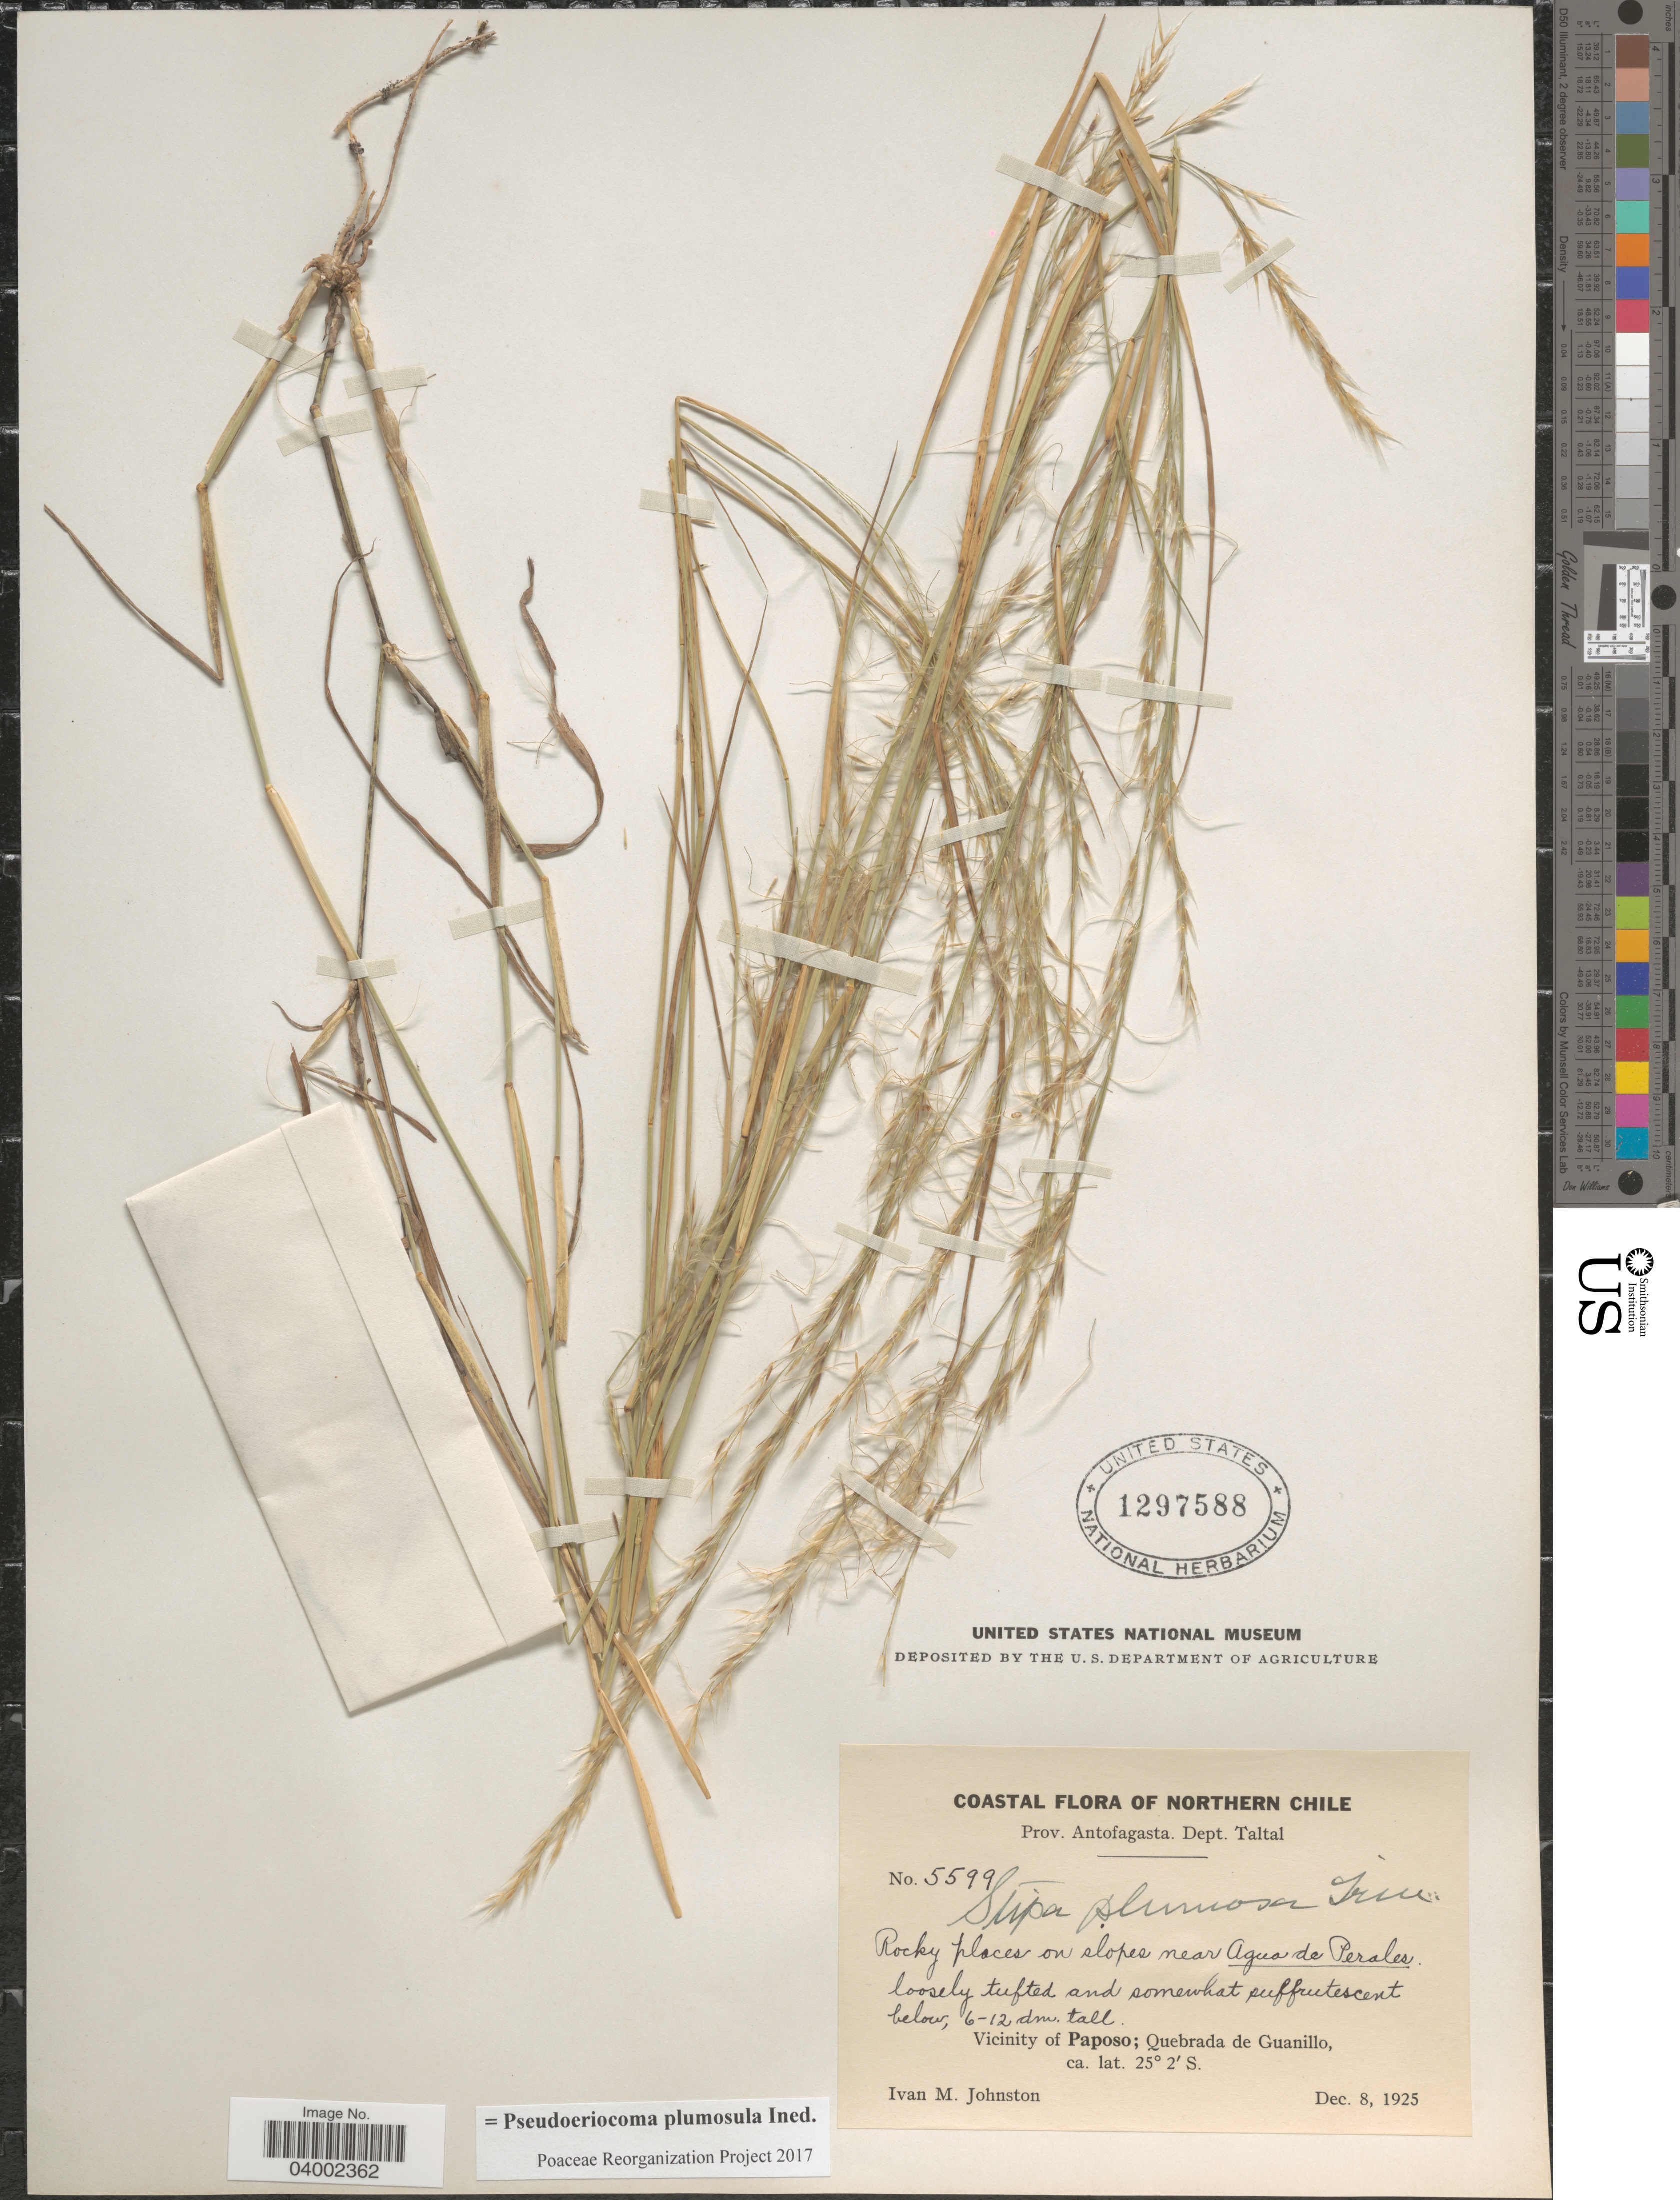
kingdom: Plantae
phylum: Tracheophyta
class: Liliopsida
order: Poales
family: Poaceae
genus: Pseudoeriocoma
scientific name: Pseudoeriocoma plumosula ined.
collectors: I.M. Johnston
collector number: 5599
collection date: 1925-12-08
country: Chile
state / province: Antofagasta (II)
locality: Northern Chile. Dept. Taltal. Rocky places on slopes near Agua de Perales. Vicinity of Paposo; Quebrada de Guanillo.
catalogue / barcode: US 1297588